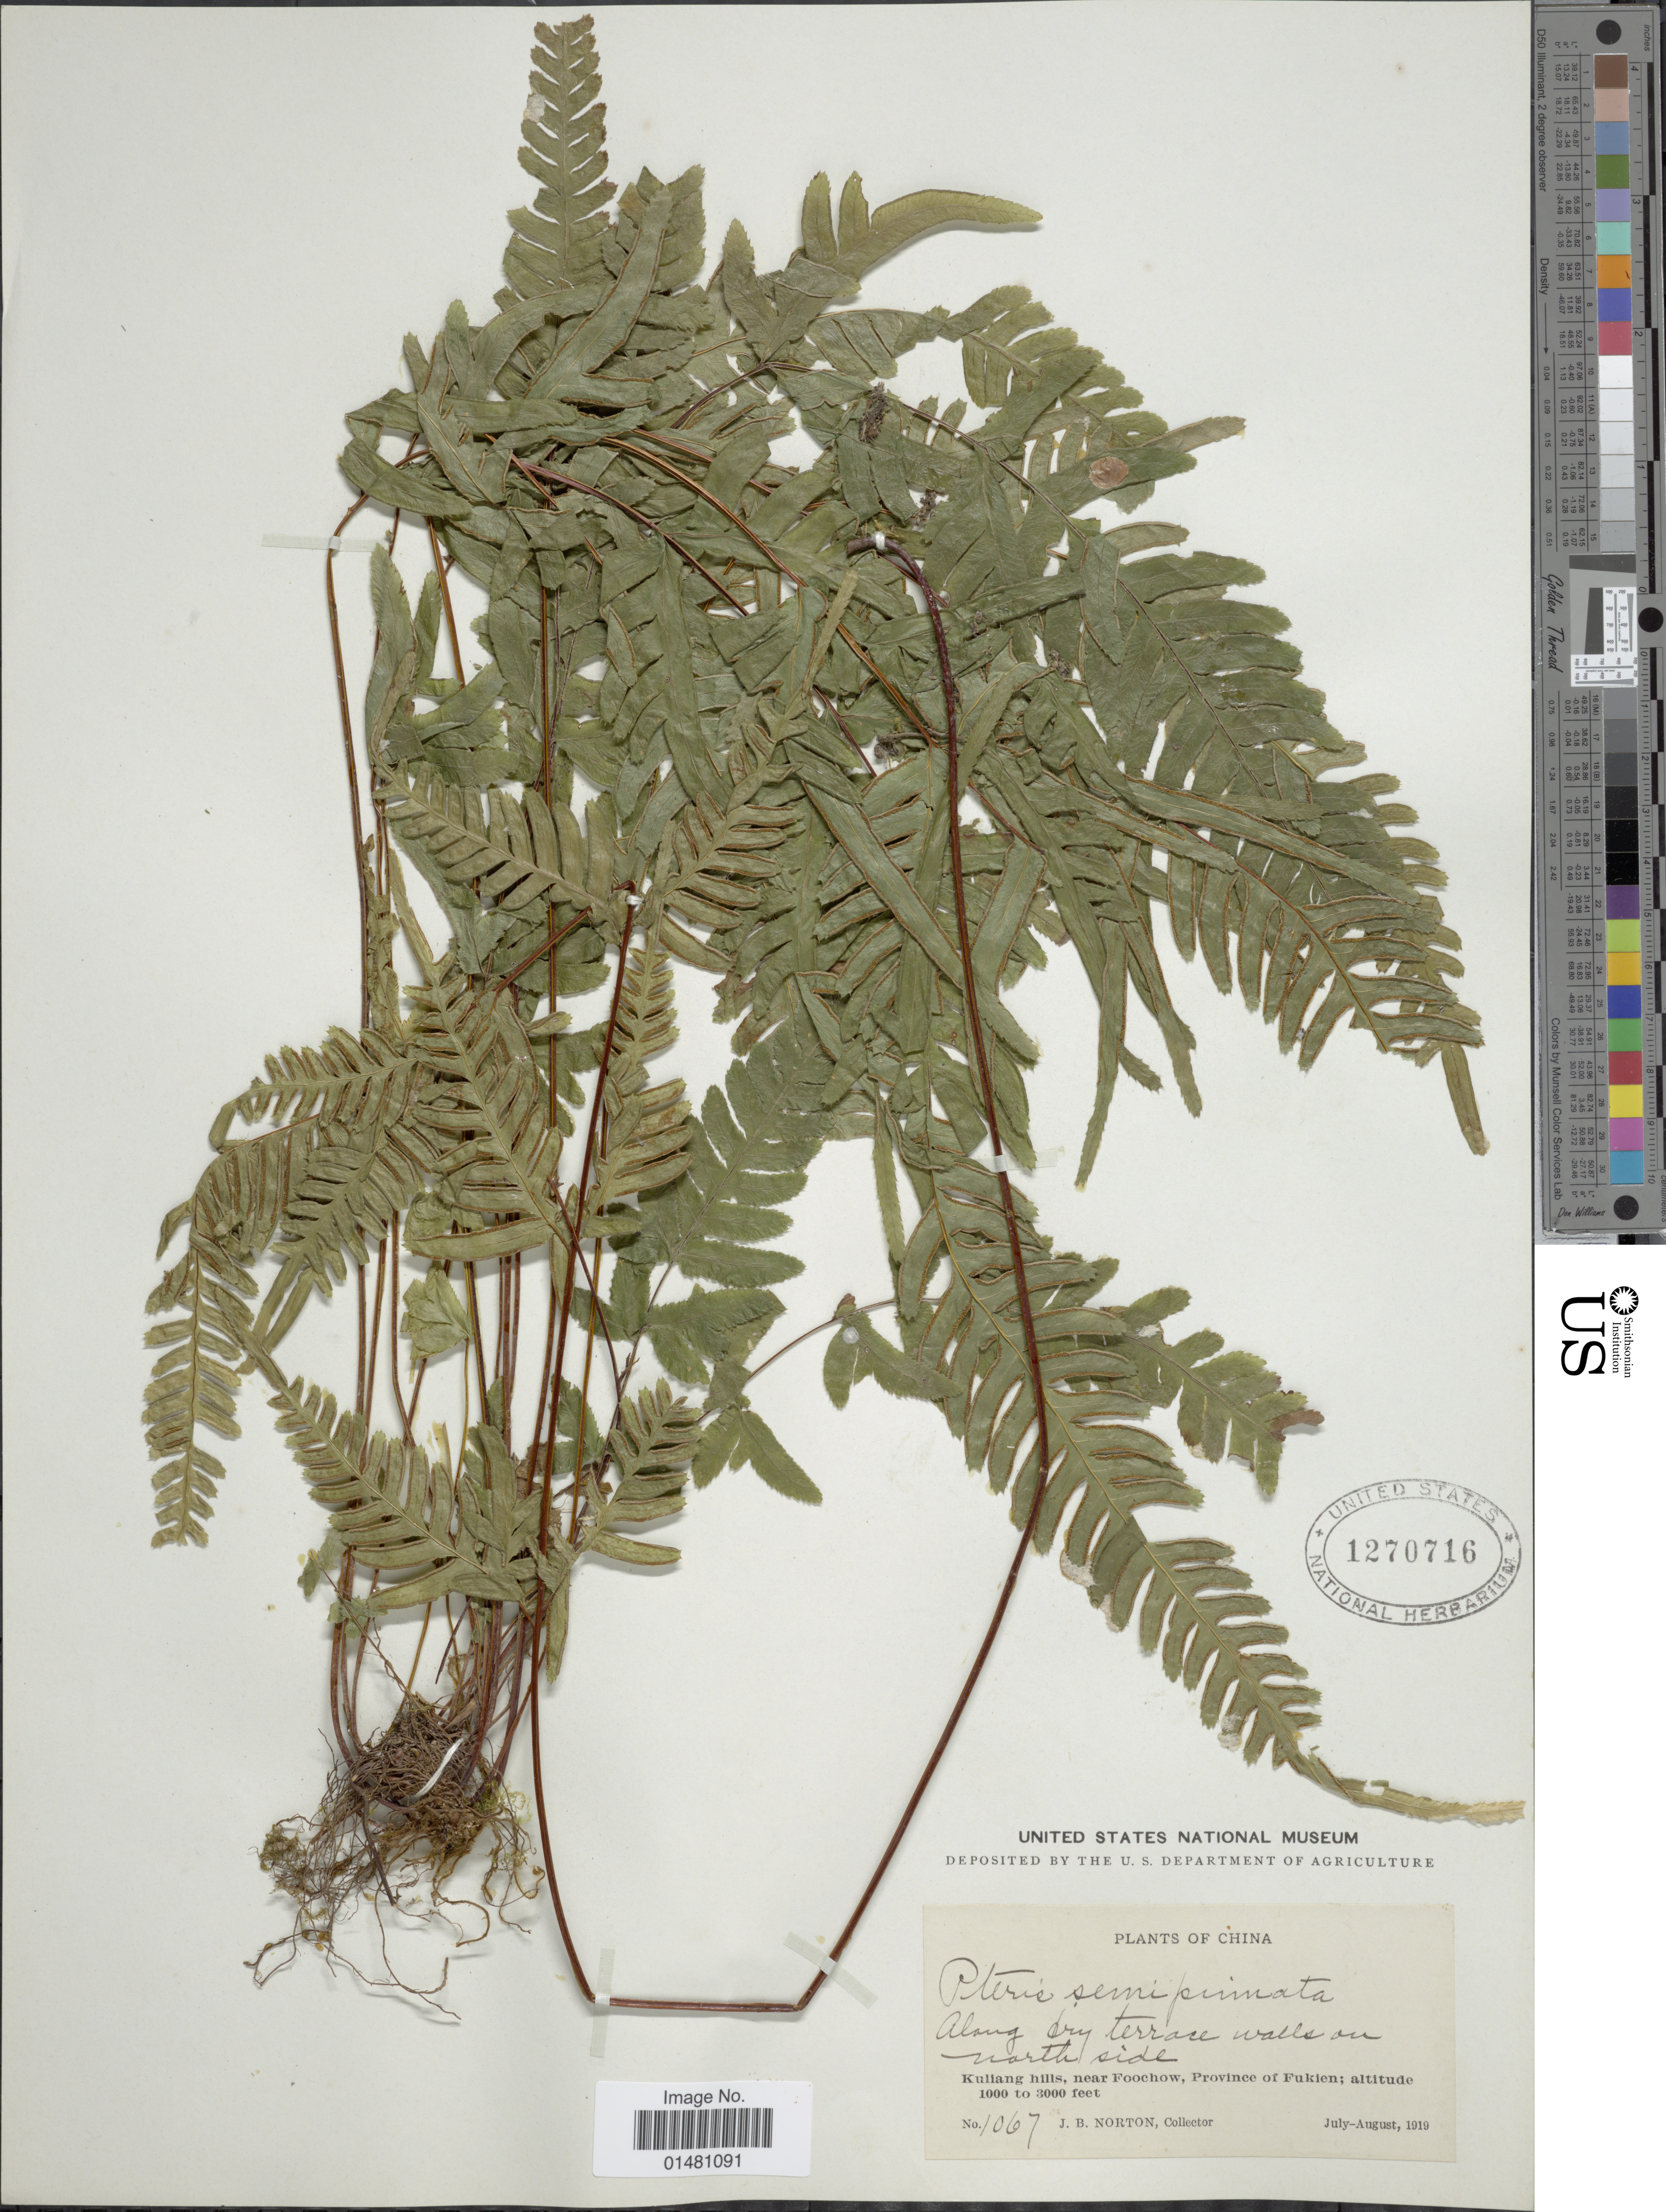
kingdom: Plantae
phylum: Tracheophyta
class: Polypodiopsida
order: Polypodiales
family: Pteridaceae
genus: Pteris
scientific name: Pteris semipinnata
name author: L.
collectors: J. B. Norton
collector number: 1067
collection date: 1919-07/1919-08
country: China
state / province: Fujian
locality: Along dry terrace walls on north side, Kuliang hills, near Foochow, Province of Fukien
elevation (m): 305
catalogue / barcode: US 1270716